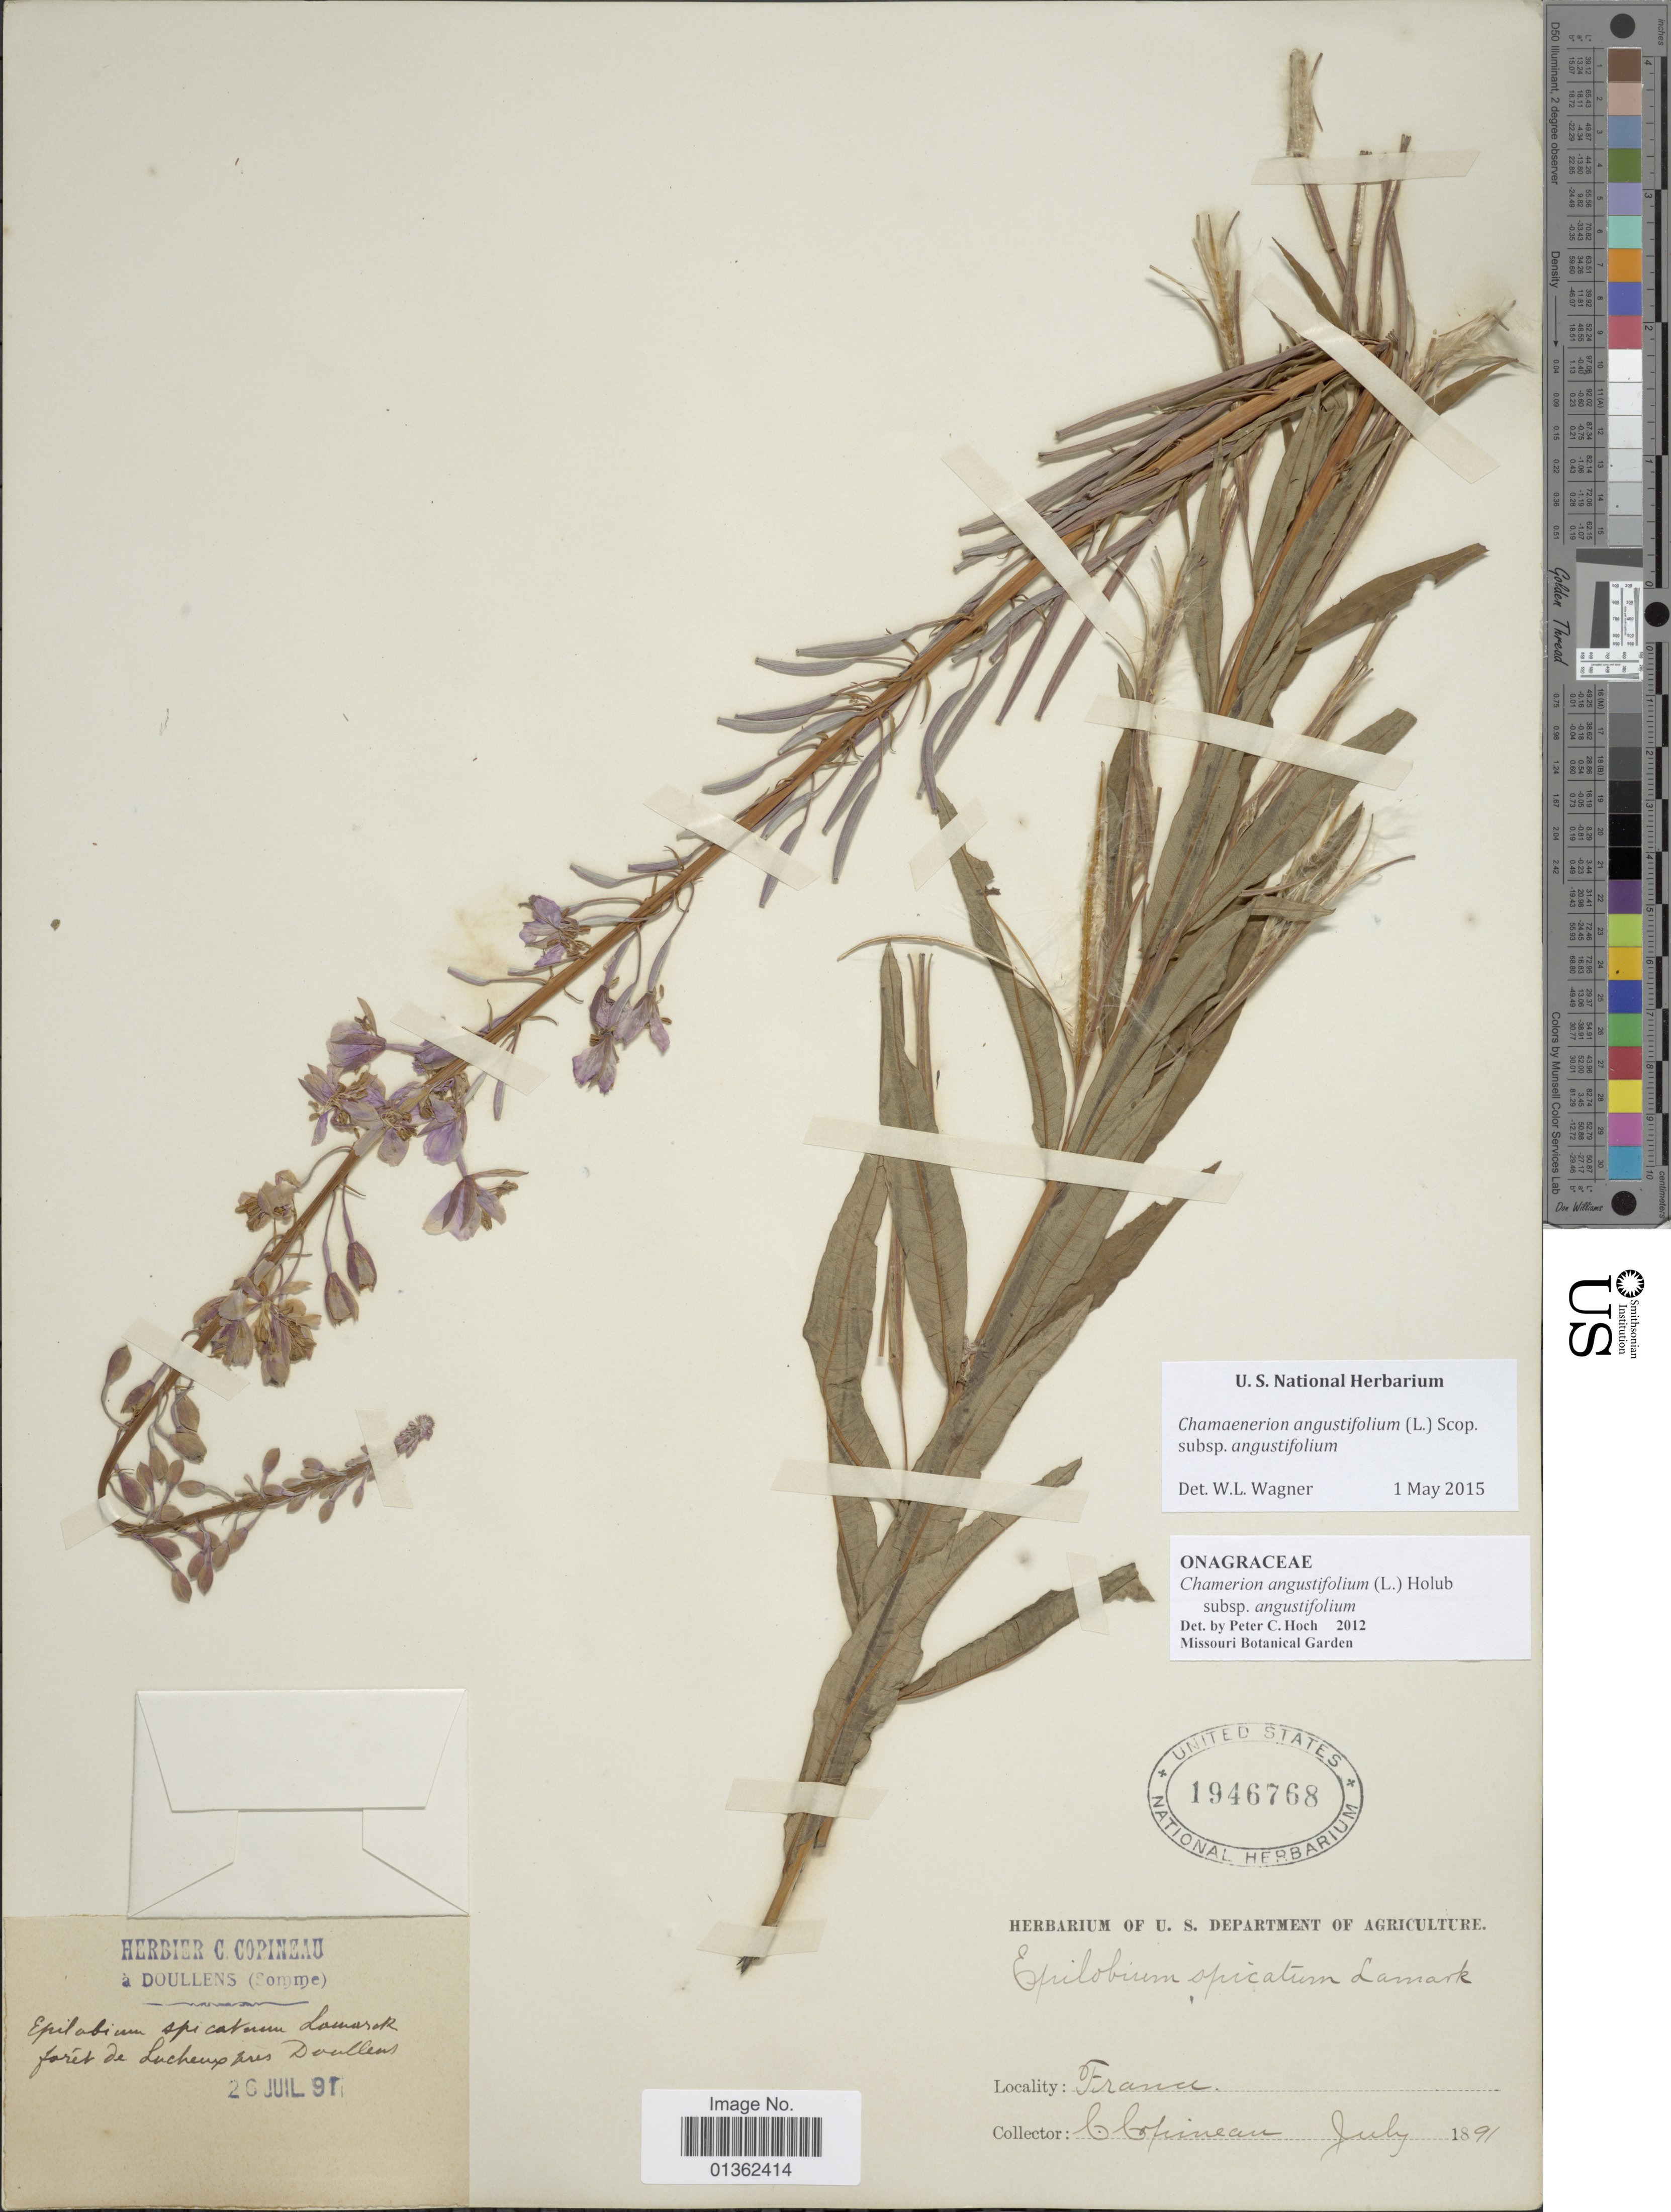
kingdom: Plantae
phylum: Tracheophyta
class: Magnoliopsida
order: Myrtales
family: Onagraceae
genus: Chamaenerion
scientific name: Chamaenerion angustifolium subsp. angustifolium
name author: (L.) Scop.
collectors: C. Copineau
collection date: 1891-07-26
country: France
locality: Doullens (Comme).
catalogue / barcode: US 1946768